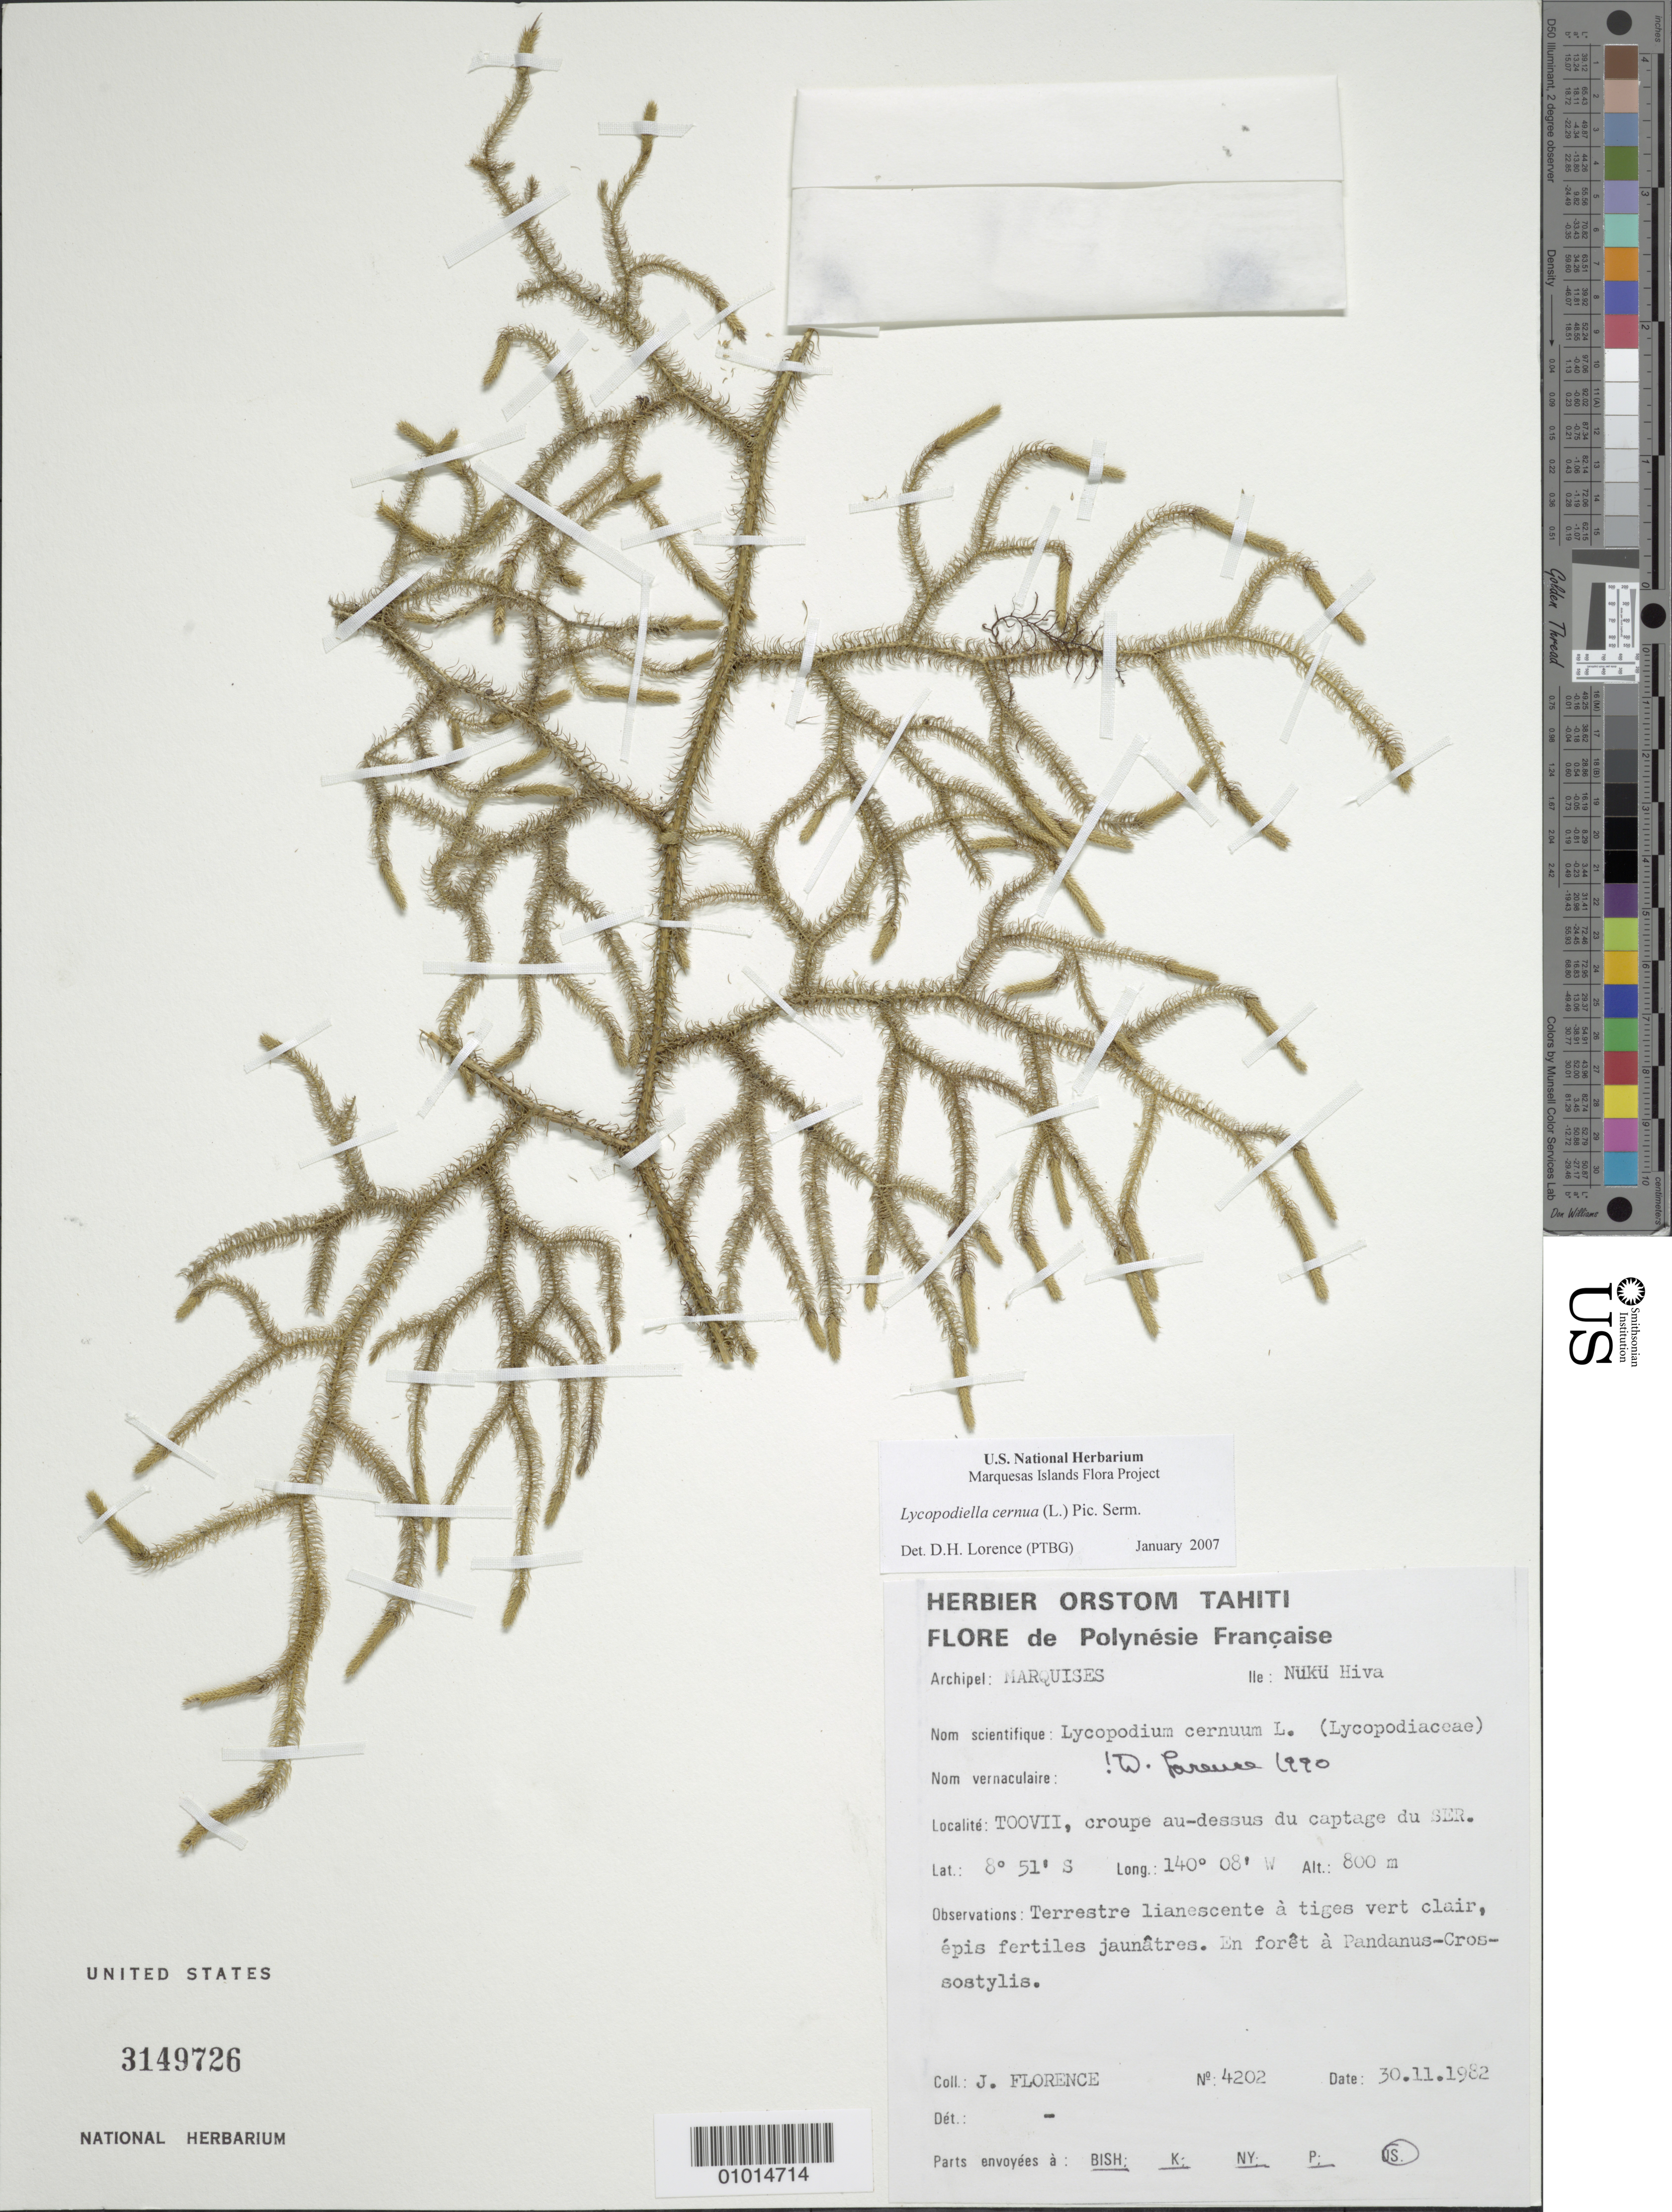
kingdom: Plantae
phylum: Tracheophyta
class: Lycopodiopsida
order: Lycopodiales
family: Lycopodiaceae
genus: Palhinhaea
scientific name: Palhinhaea cernua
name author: (L.) Vasc. & Franco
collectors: J. Florence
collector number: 4202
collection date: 1982-11-30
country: French Polynesia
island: Nuku Hiva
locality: Toovii, croupe au-dessus du captage du SER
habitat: en foret a Pandanus-Crossostylis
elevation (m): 800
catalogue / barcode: US 3149726